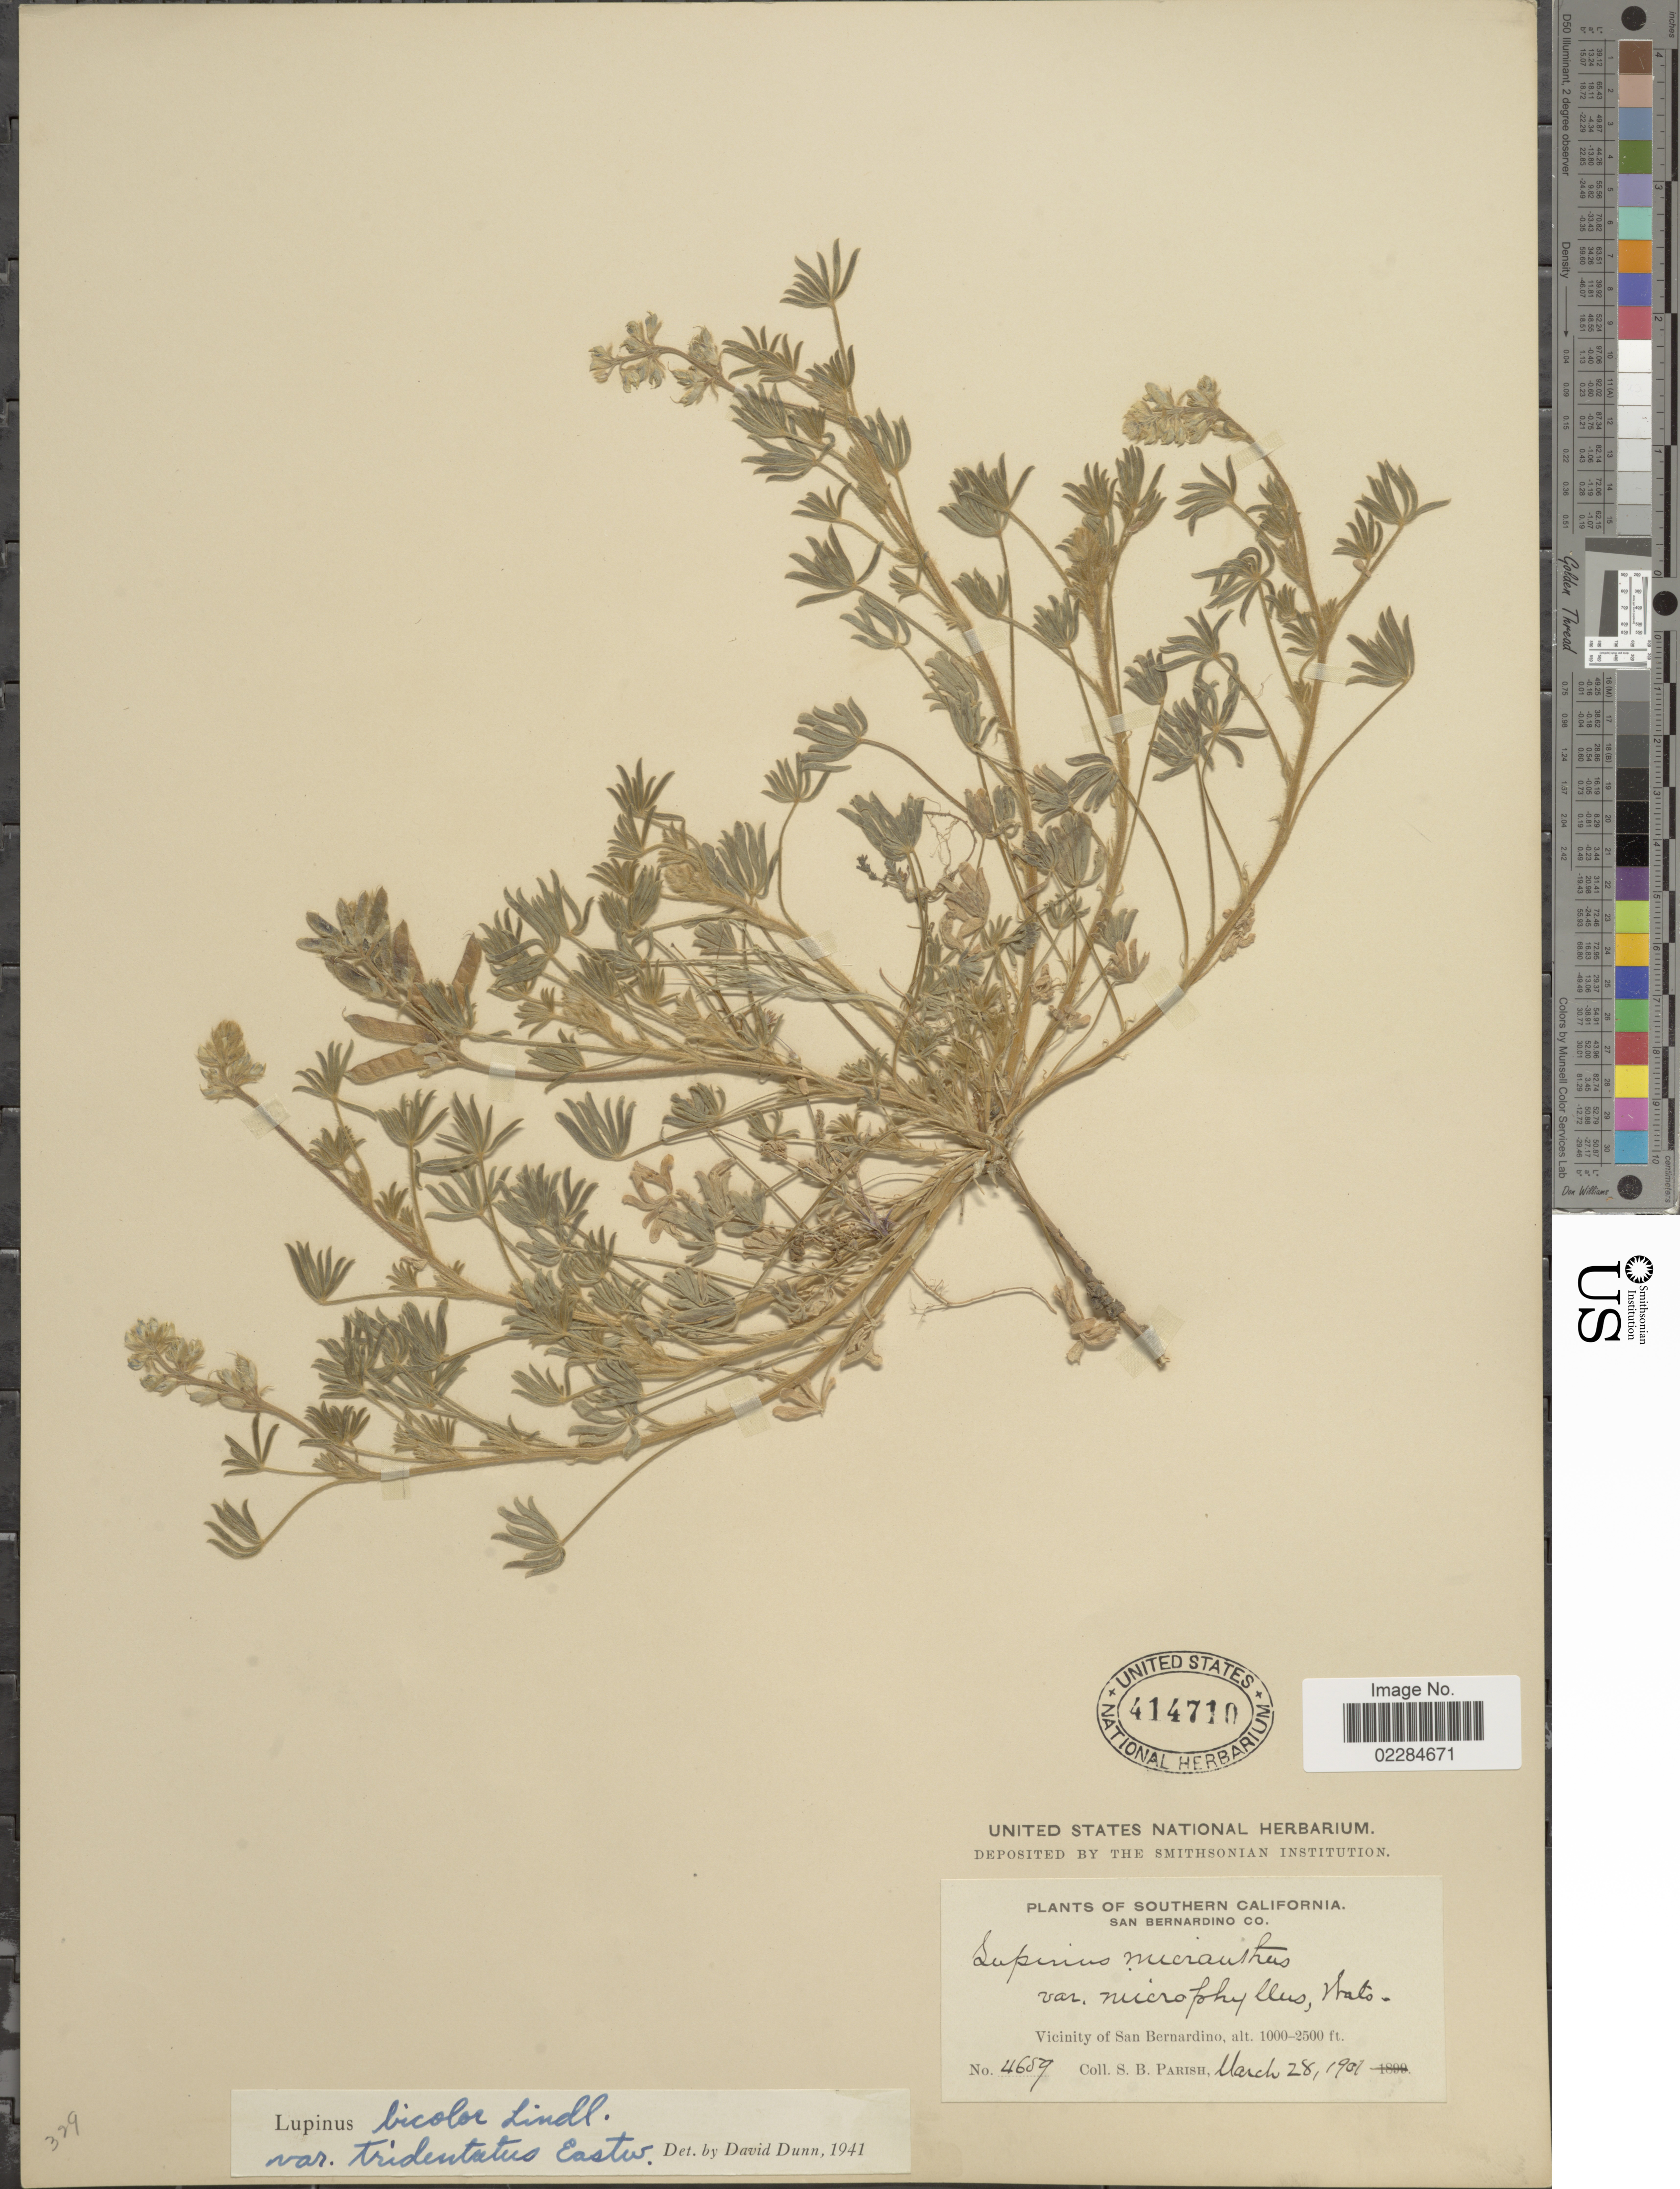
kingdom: Plantae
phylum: Tracheophyta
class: Magnoliopsida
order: Fabales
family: Fabaceae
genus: Lupinus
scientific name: Lupinus bicolor var. tridentatus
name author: Lindl.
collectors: S. B. Parish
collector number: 4659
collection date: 1901-03-28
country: United States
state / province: California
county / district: San Bernardino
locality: Southern California. San Bernardino Co. Vicinity of San Bernardino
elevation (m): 305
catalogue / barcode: US 414710